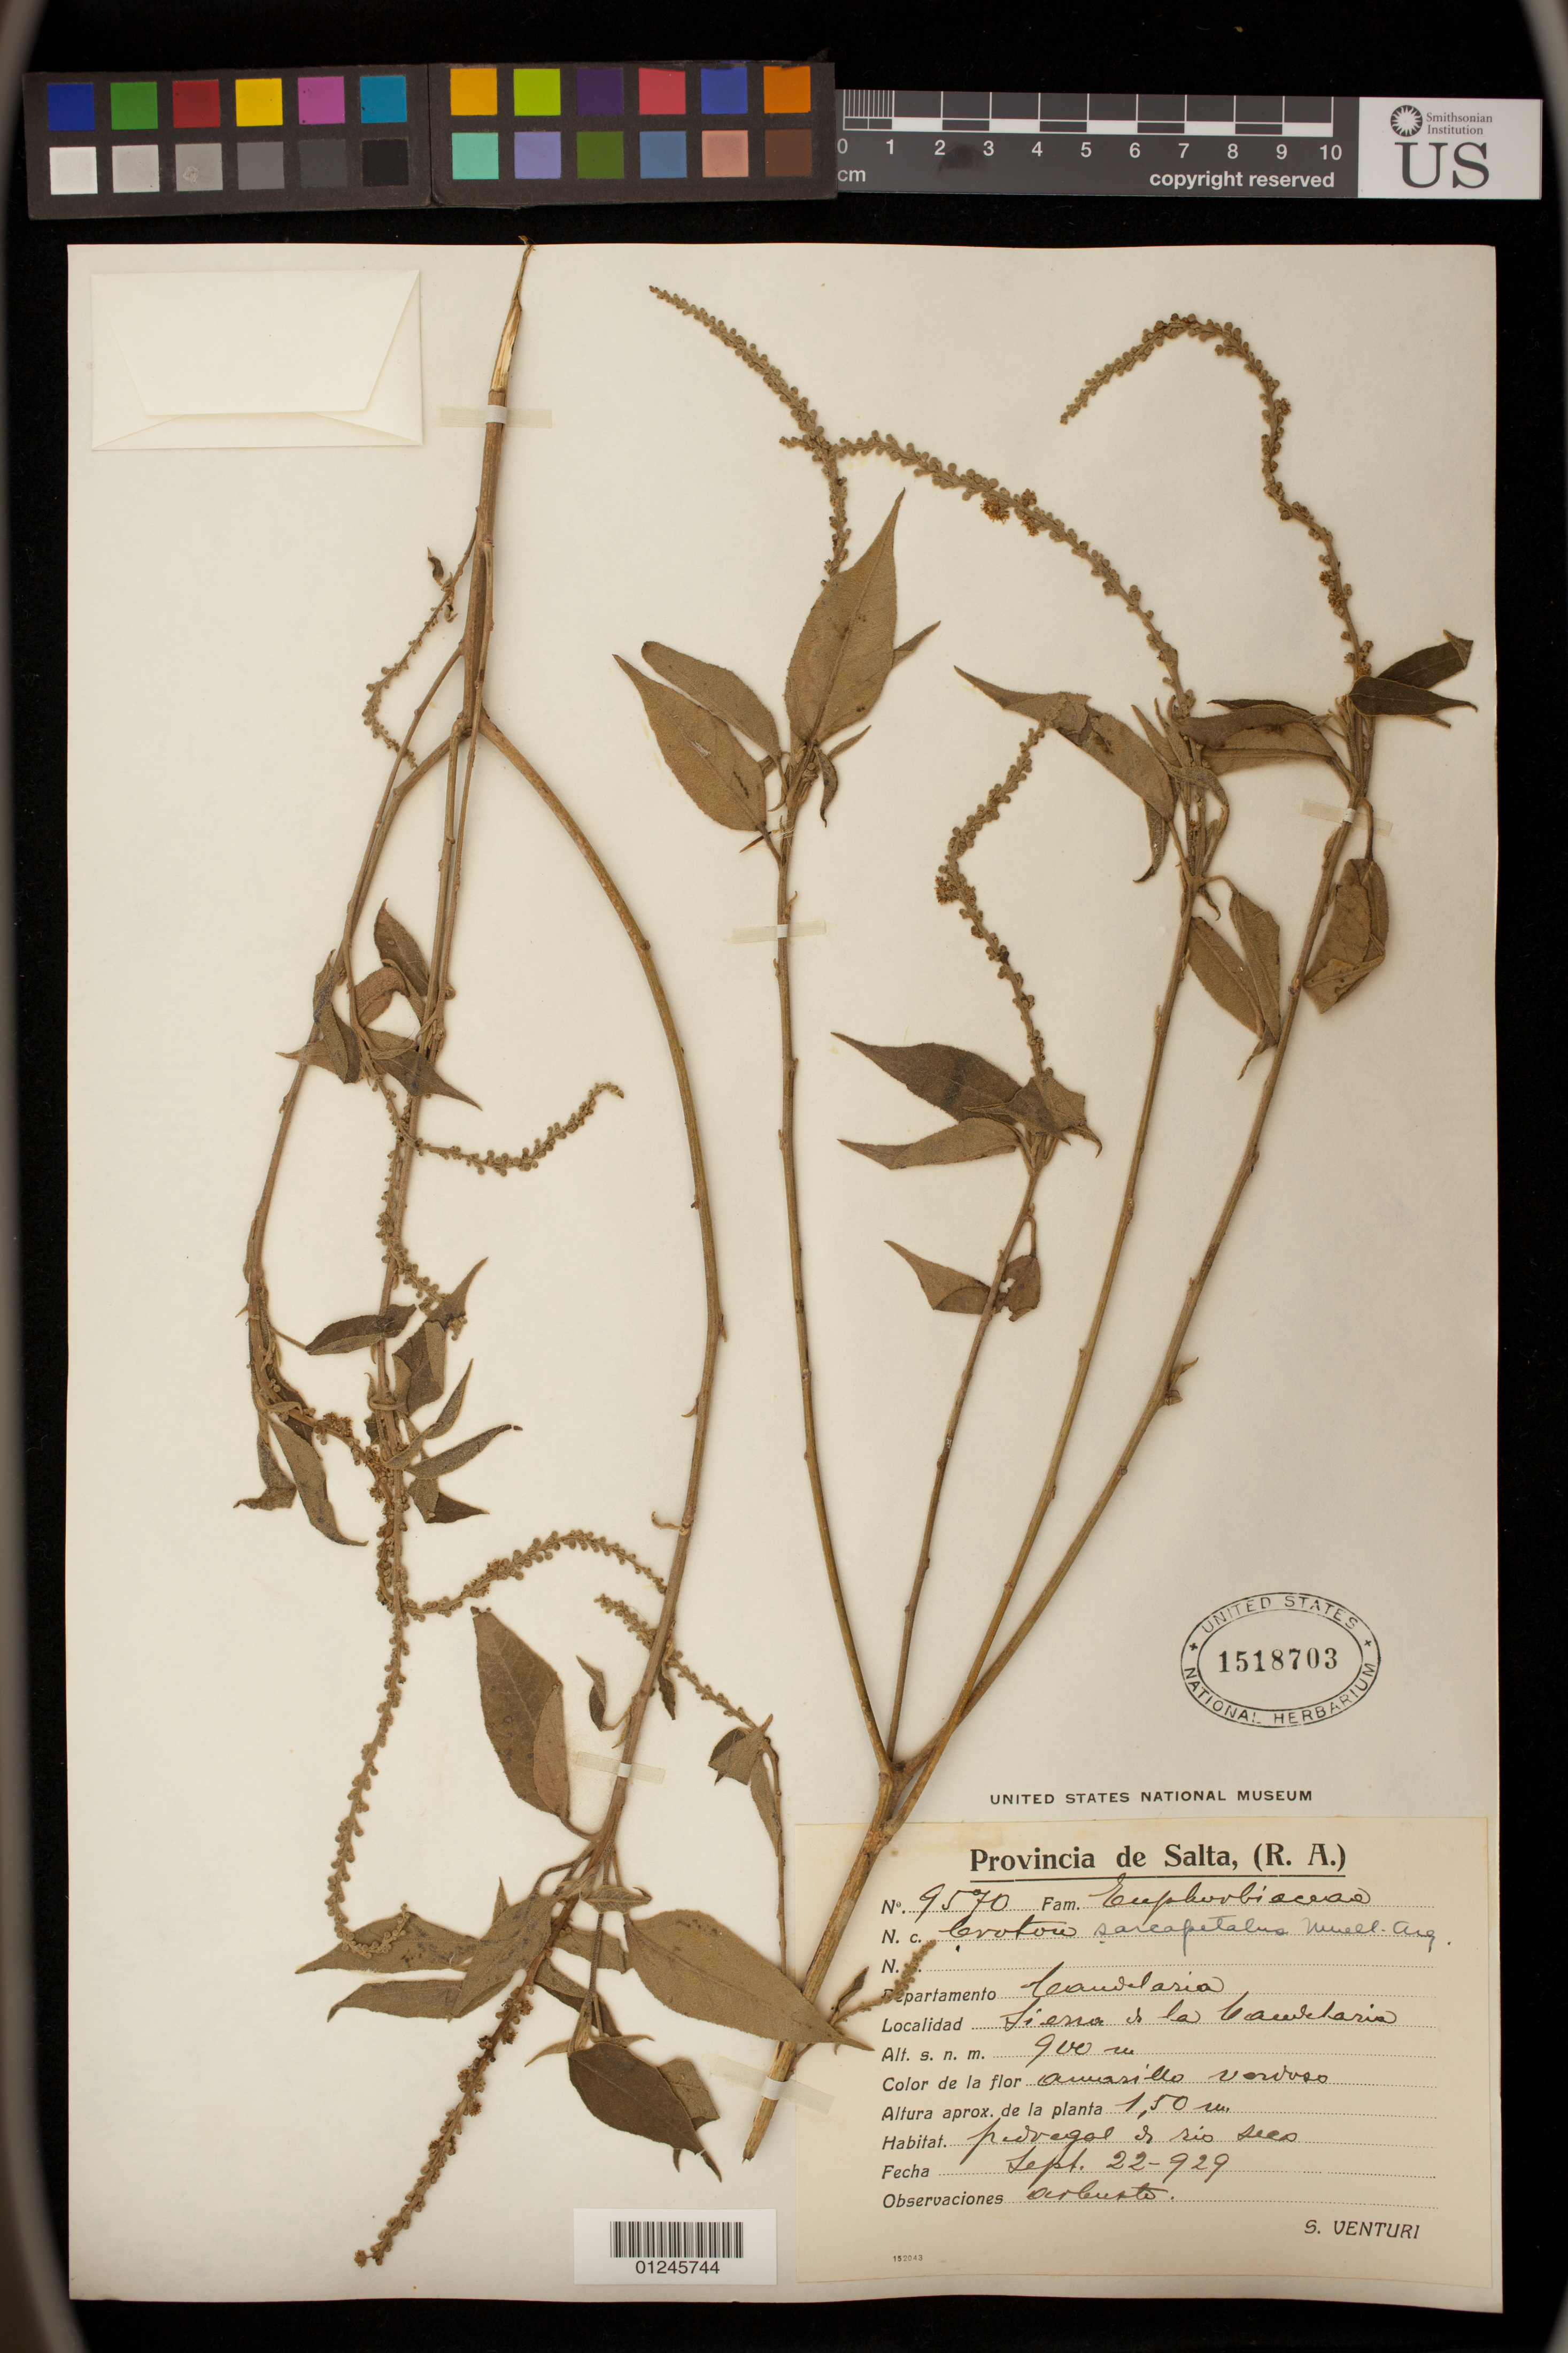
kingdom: Plantae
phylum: Tracheophyta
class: Magnoliopsida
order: Malpighiales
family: Euphorbiaceae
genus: Croton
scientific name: Croton sarcopetalus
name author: Müll. Arg.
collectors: S. Venturi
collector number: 9570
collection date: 1929-09-22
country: Argentina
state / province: Salta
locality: Candelaria.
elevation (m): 900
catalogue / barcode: US 1518703